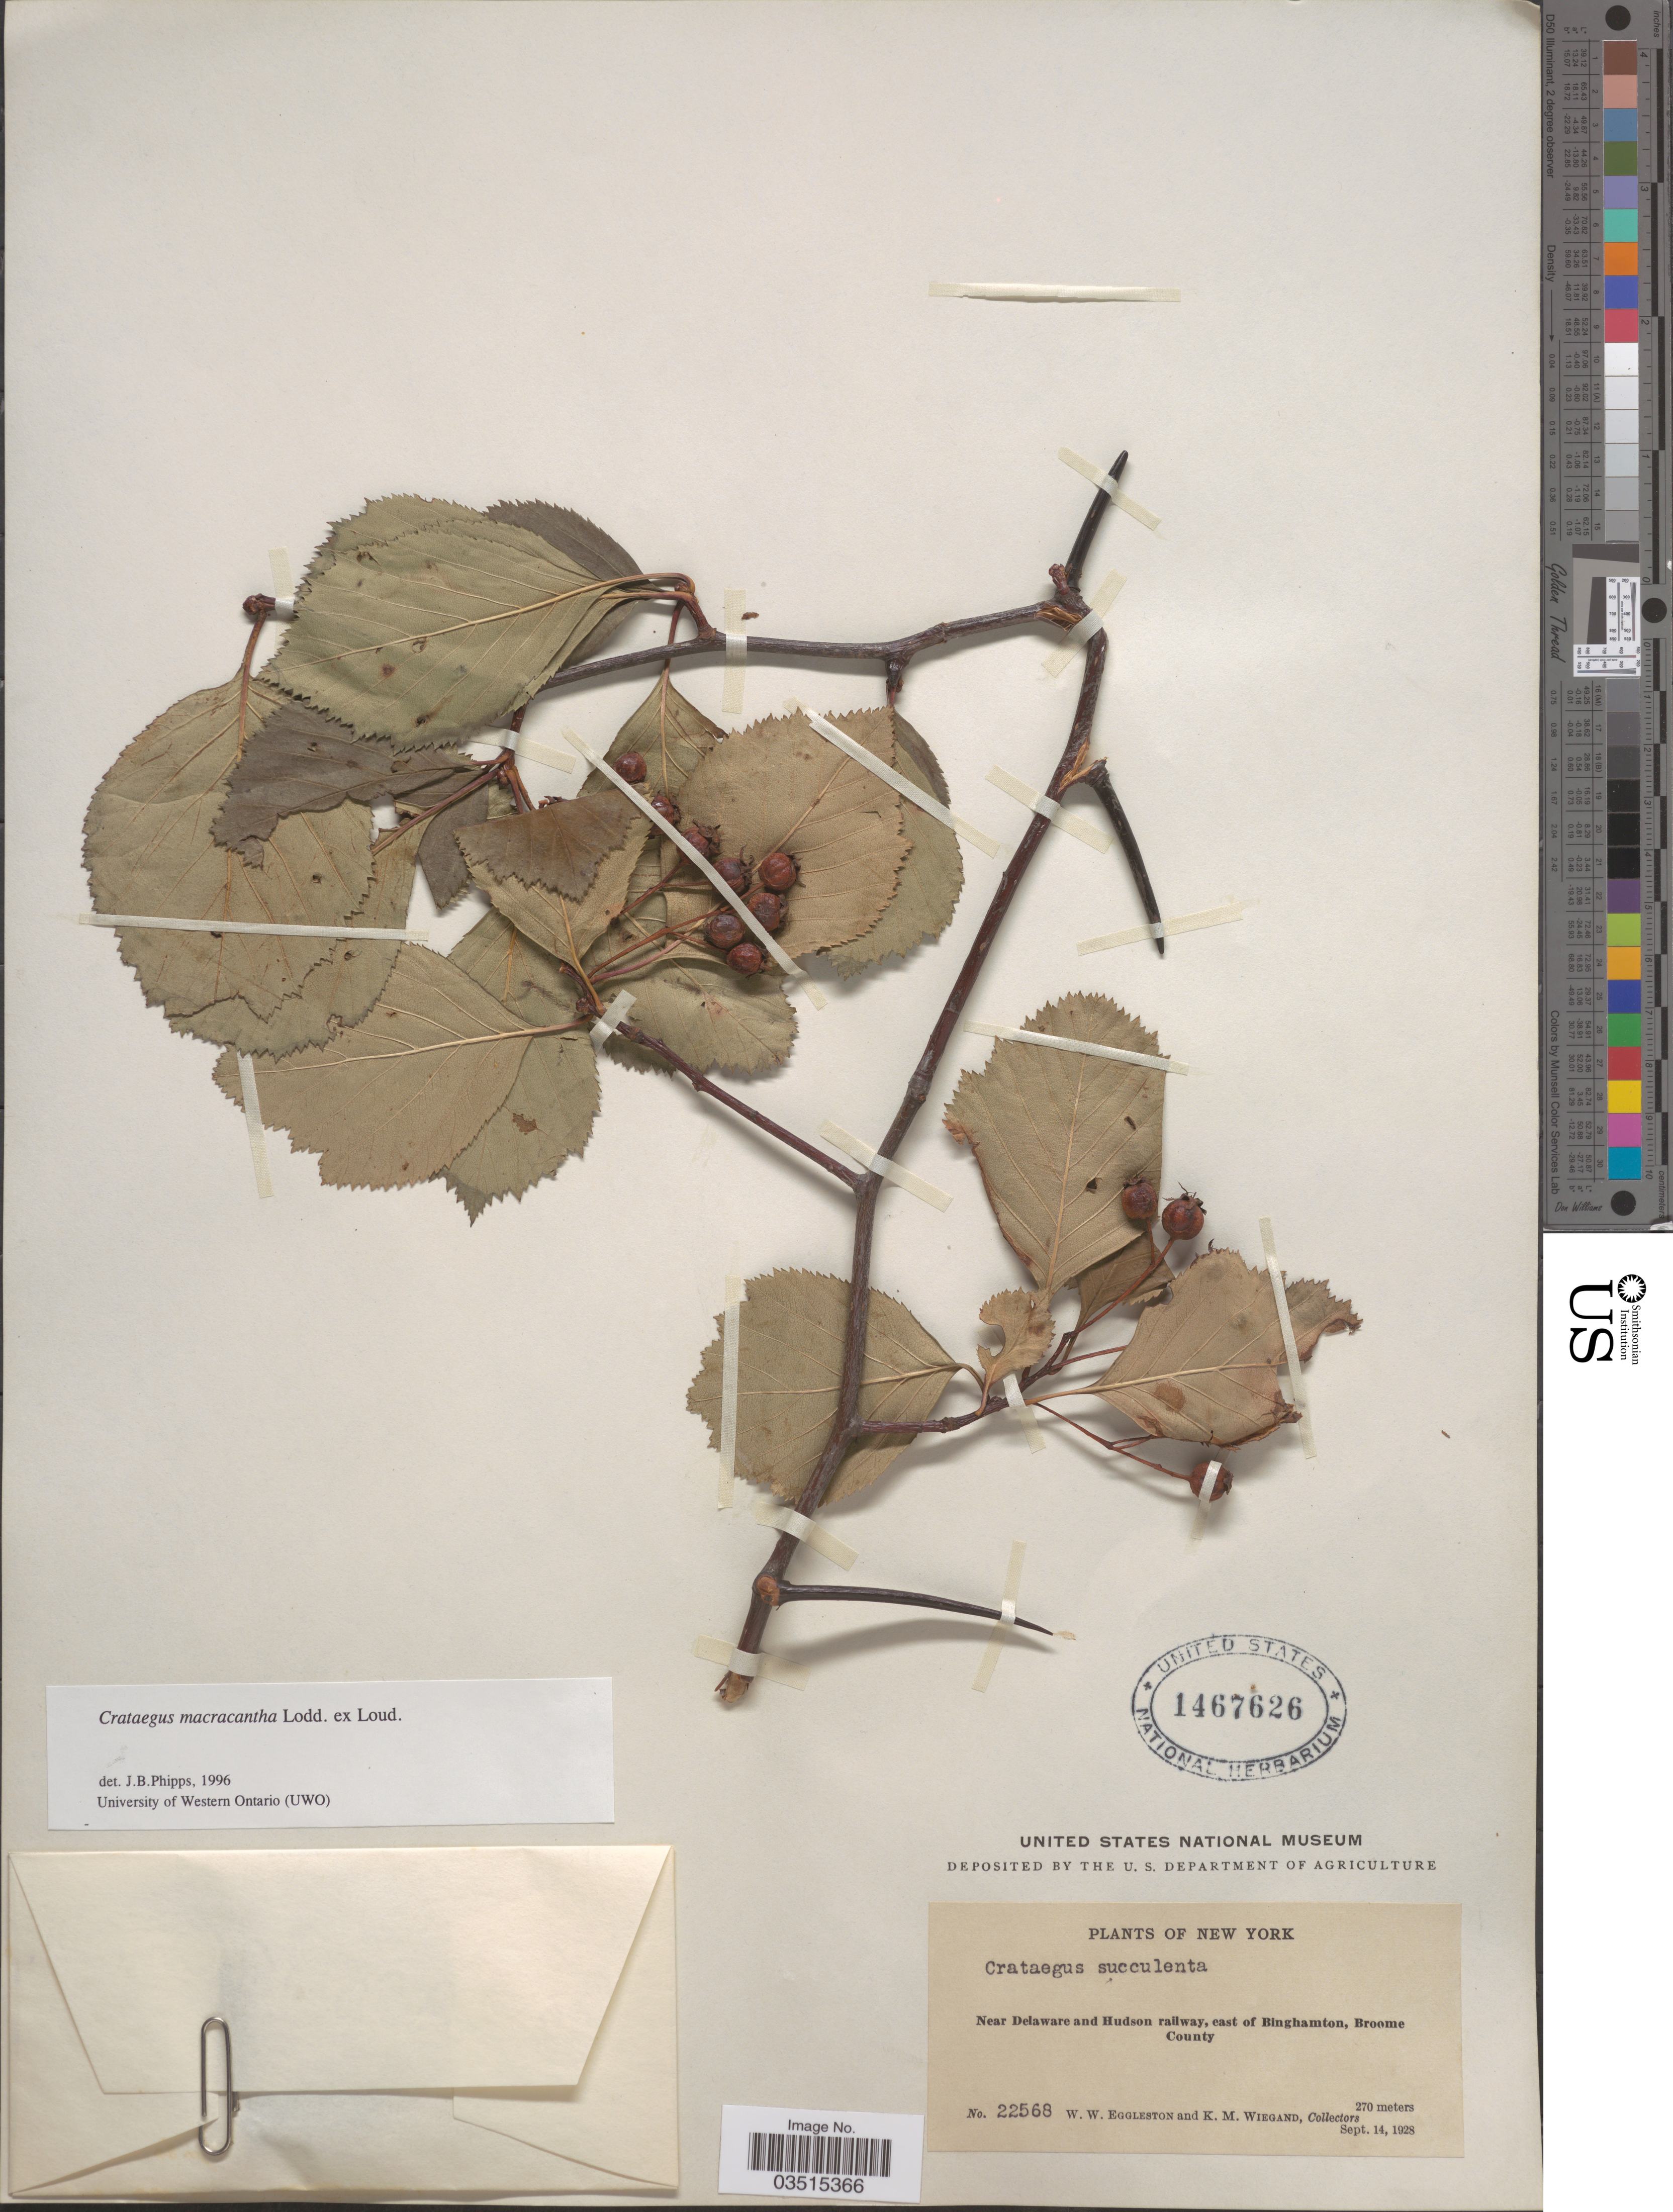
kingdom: Plantae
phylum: Tracheophyta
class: Magnoliopsida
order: Rosales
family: Rosaceae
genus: Crataegus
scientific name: Crataegus macracantha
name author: (Lindl.) Lodd. ex Loudon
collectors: W. W. Eggleston & K. M. Wiegand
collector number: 22568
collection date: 1928-09-14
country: United States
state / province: New York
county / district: Broome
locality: Near Delaware and Hudson railway, east of Binghamton, Broome County.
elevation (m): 270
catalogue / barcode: US 1467626